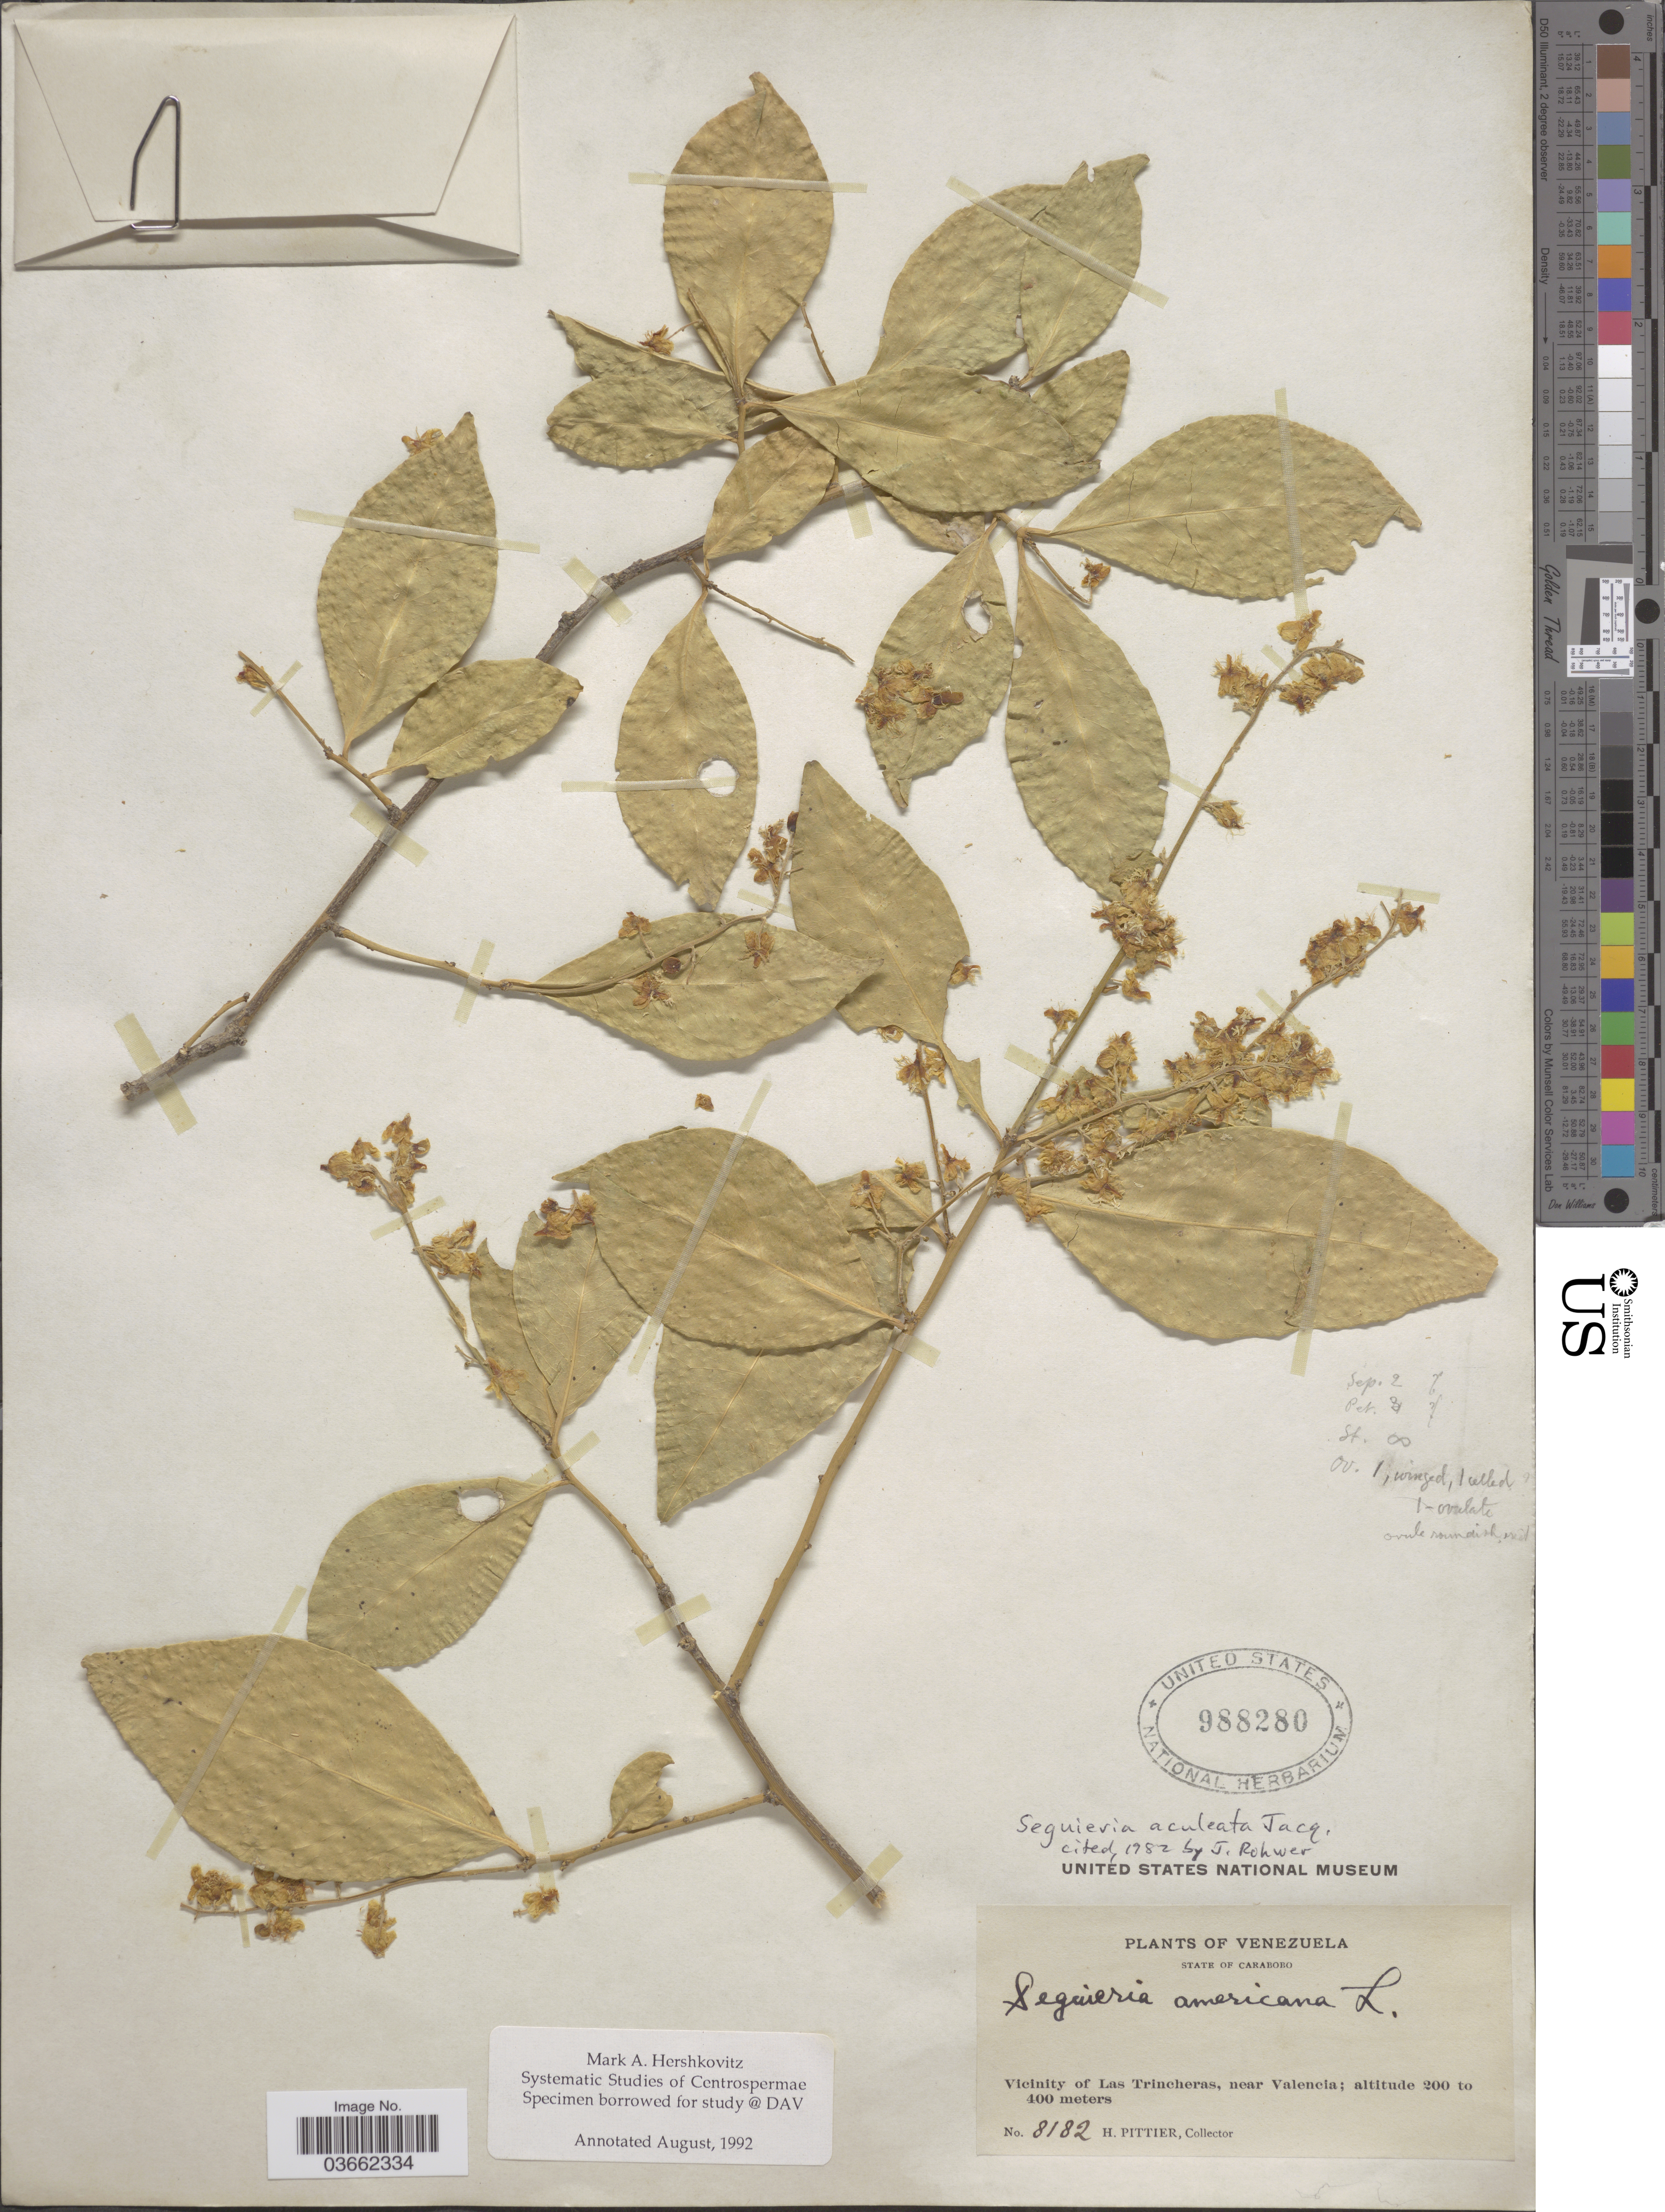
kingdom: Plantae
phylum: Tracheophyta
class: Magnoliopsida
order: Caryophyllales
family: Phytolaccaceae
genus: Seguieria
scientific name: Seguieria aculeata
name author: Jacq.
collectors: H. F. Pittier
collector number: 8182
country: Venezuela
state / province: Carabobo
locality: Vicinity of Las Trincheras, near Valencia.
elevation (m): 200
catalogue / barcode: US 988280